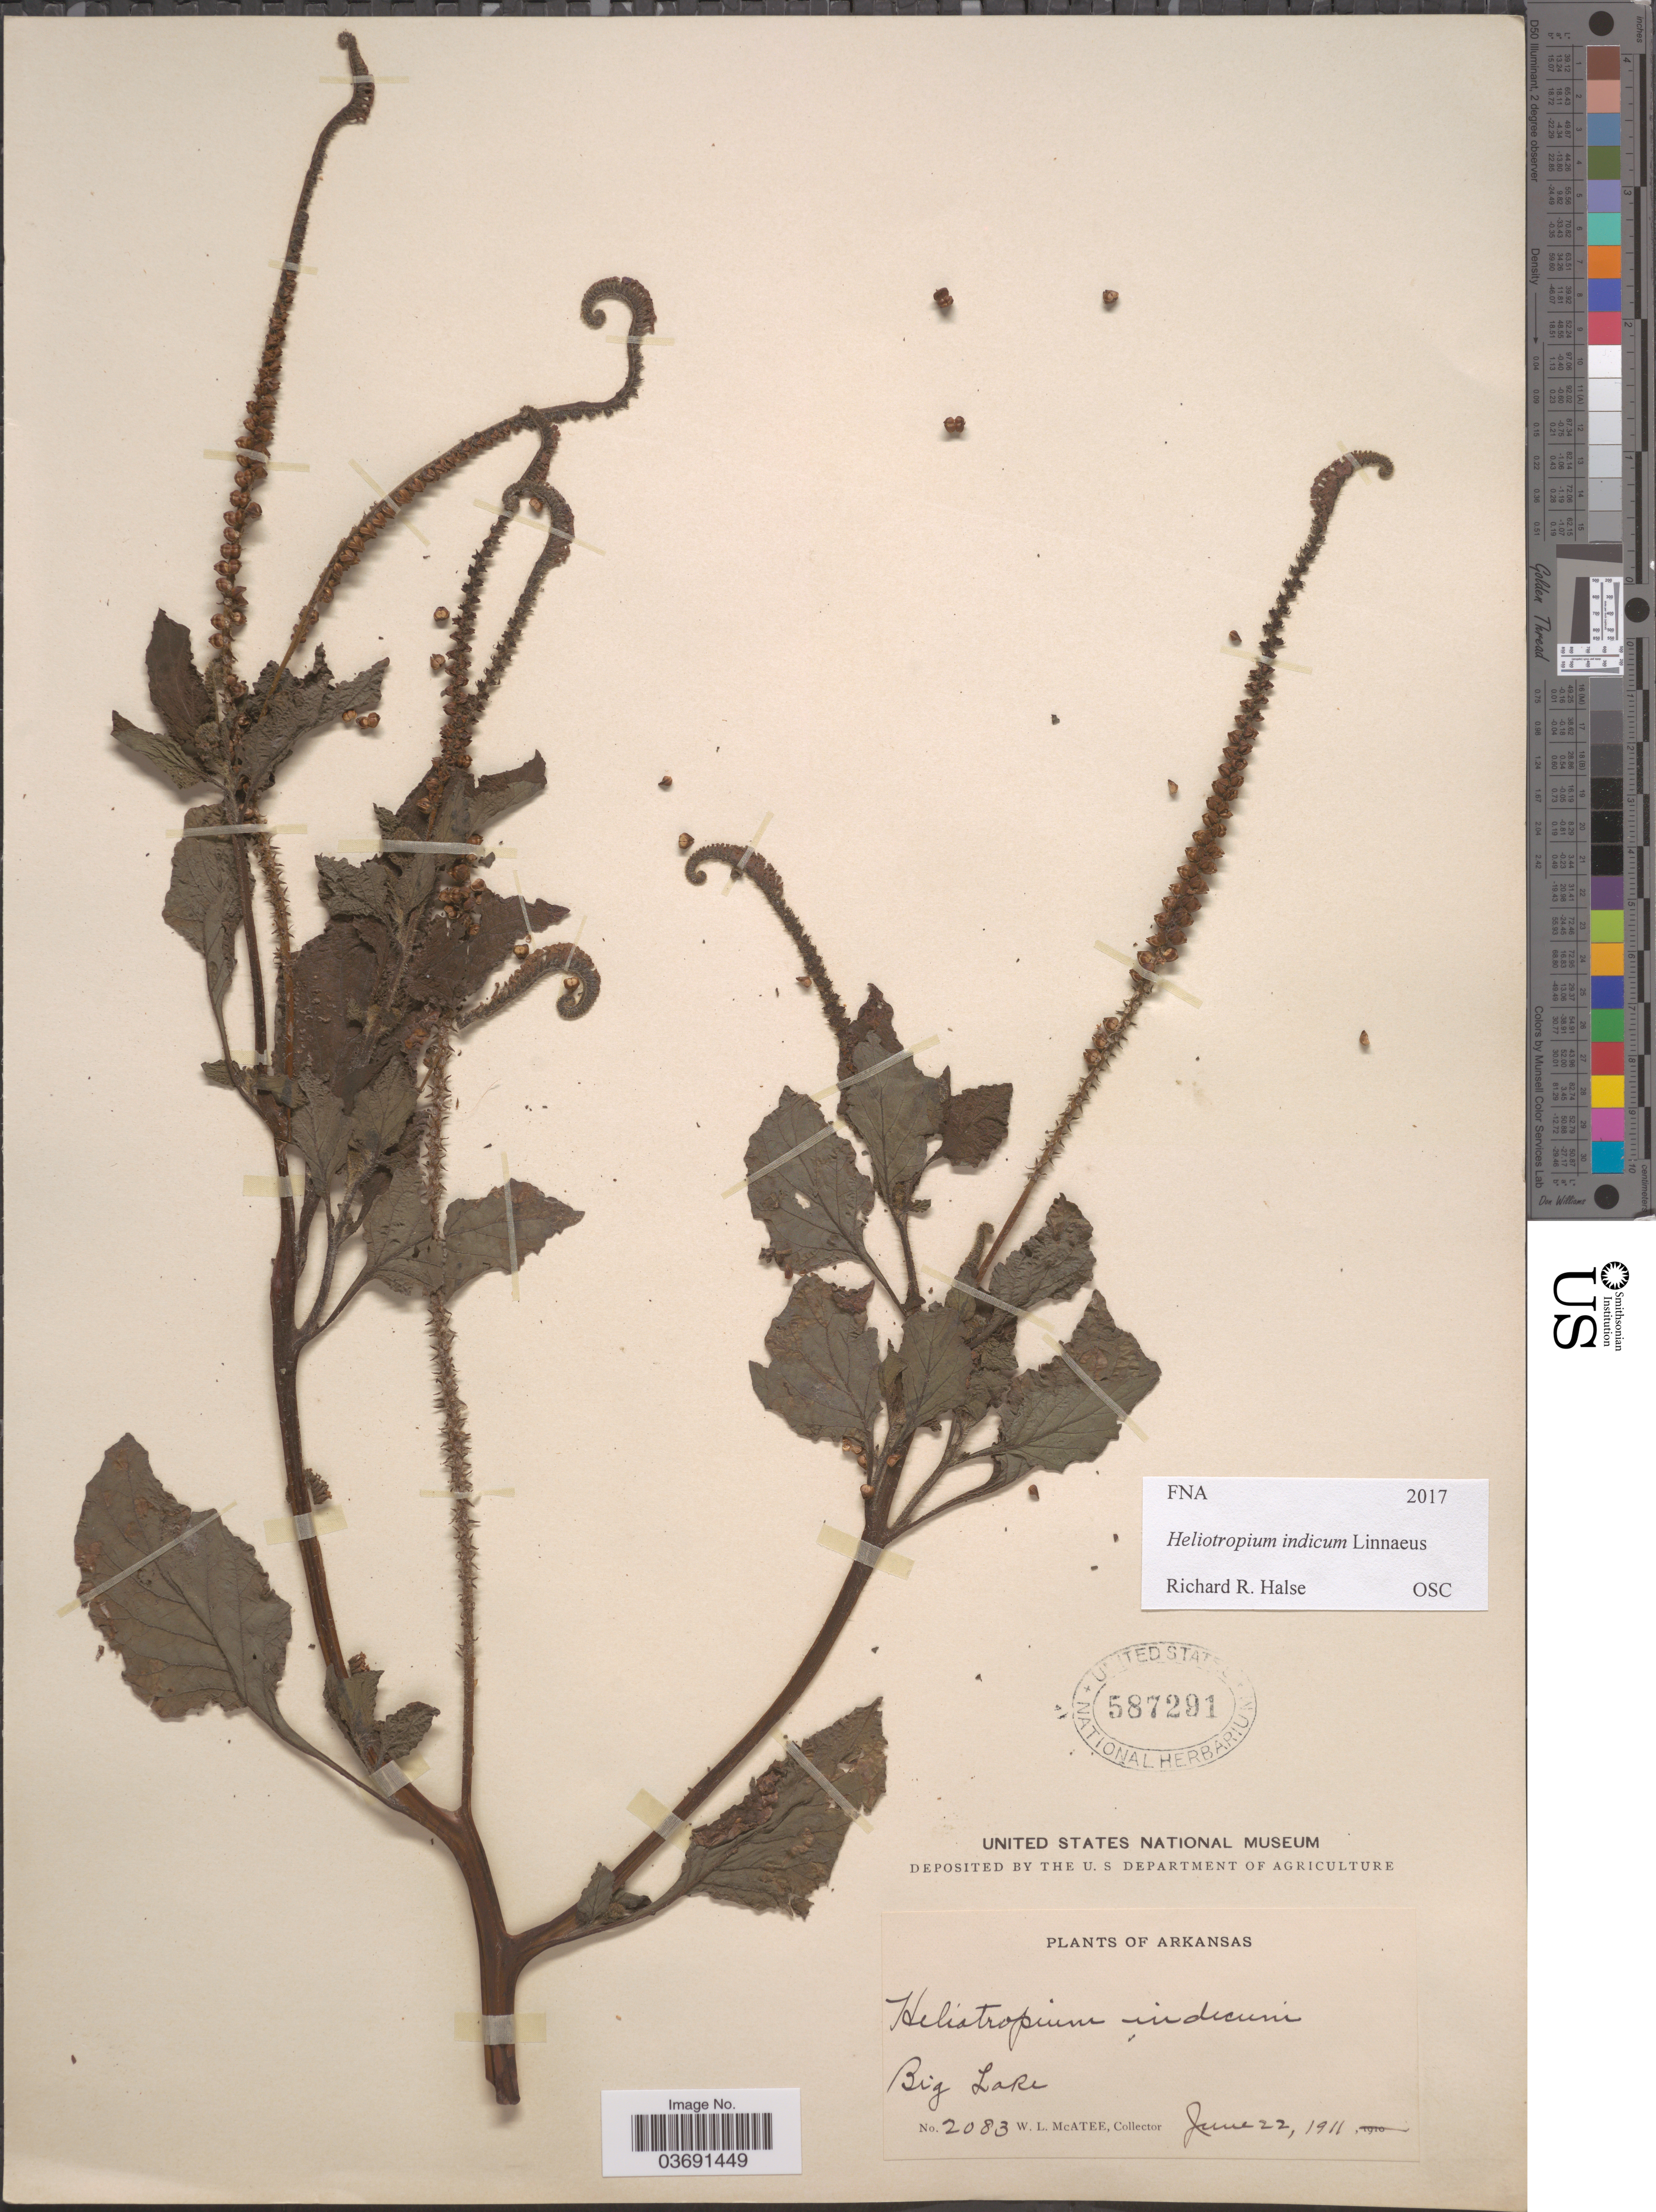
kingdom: Plantae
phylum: Tracheophyta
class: Magnoliopsida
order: Boraginales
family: Heliotropiaceae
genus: Heliotropium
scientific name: Heliotropium indicum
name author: L.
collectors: W. McAtee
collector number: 2083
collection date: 1911-06-22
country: United States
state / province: Arkansas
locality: Big Lake.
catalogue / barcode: US 587291